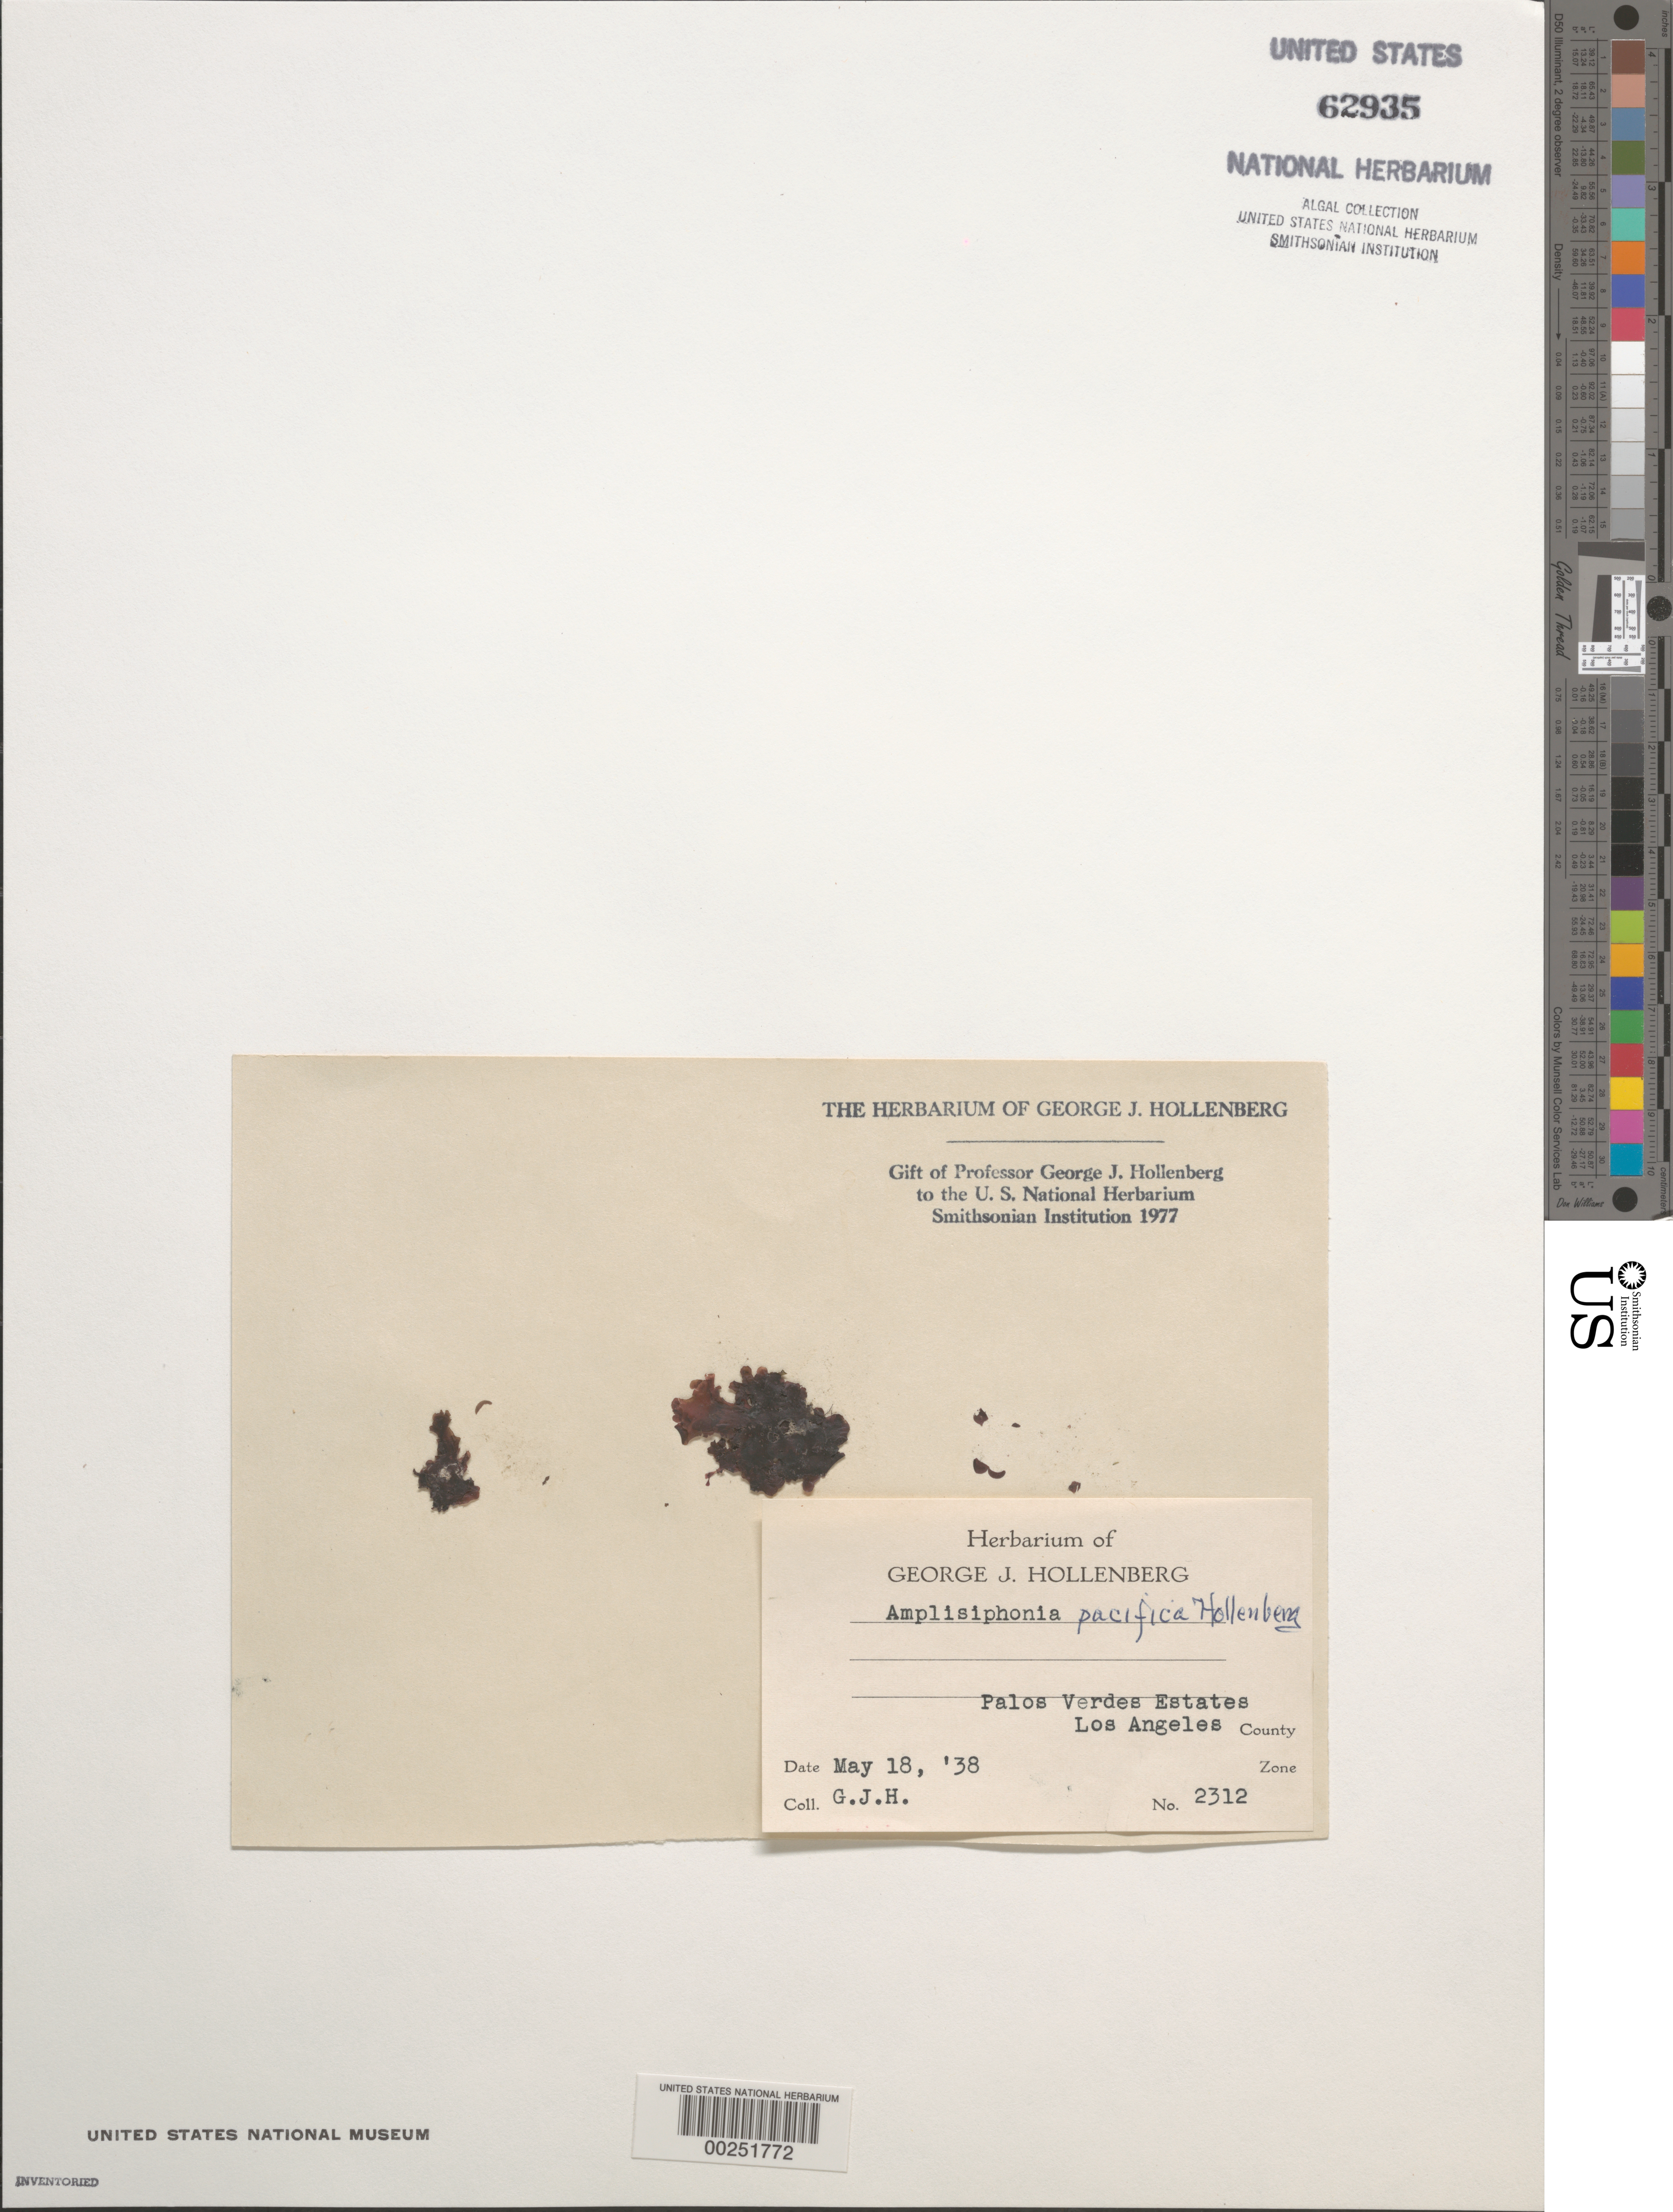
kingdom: Plantae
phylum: Rhodophyta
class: Florideophyceae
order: Ceramiales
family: Rhodomelaceae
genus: Amplisiphonia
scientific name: Amplisiphonia pacifica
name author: Hollenb.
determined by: Hollenberg, George J.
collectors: G. Hollenberg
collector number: GJH 2312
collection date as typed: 18 May 1938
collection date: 1938-05-18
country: United States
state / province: California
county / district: Los Angeles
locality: Palos Verdes Estates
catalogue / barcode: US 62935